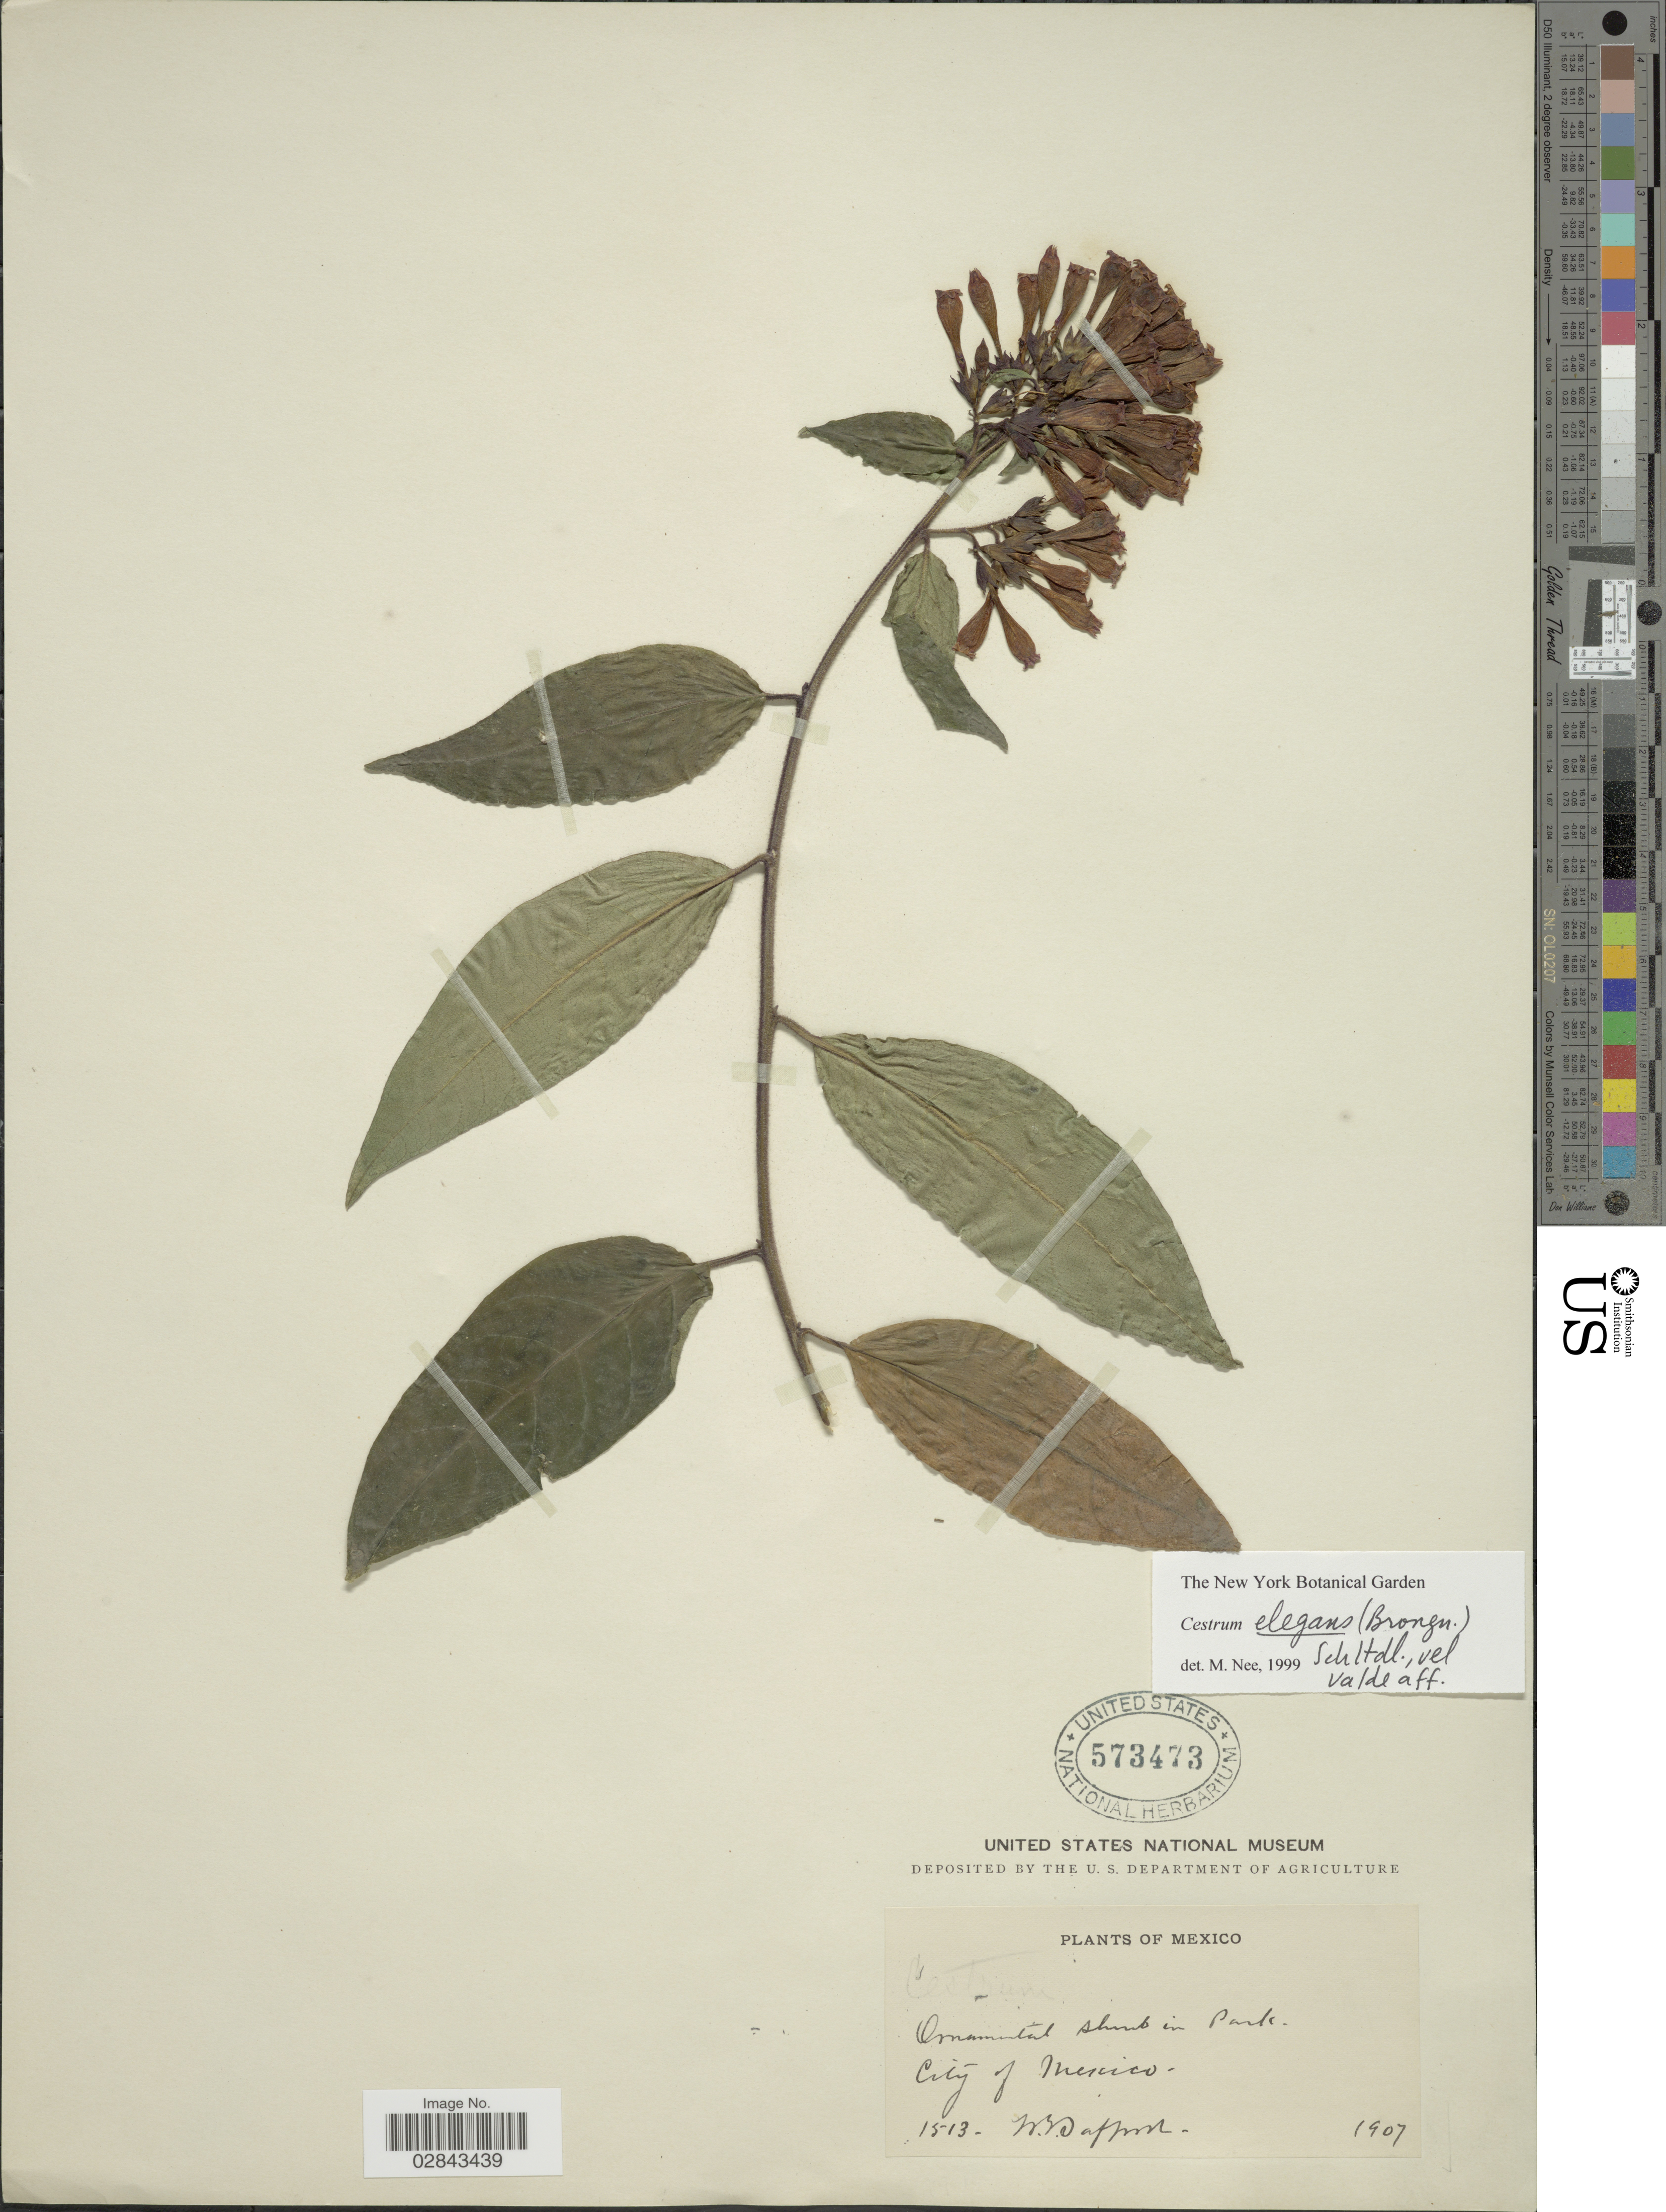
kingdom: Plantae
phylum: Tracheophyta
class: Magnoliopsida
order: Solanales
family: Solanaceae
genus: Cestrum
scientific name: Cestrum elegans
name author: (Brongn.) Schltdl.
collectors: W. E. Safford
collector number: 1513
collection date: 1907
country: Mexico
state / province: México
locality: City of Mexico.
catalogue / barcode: US 573473